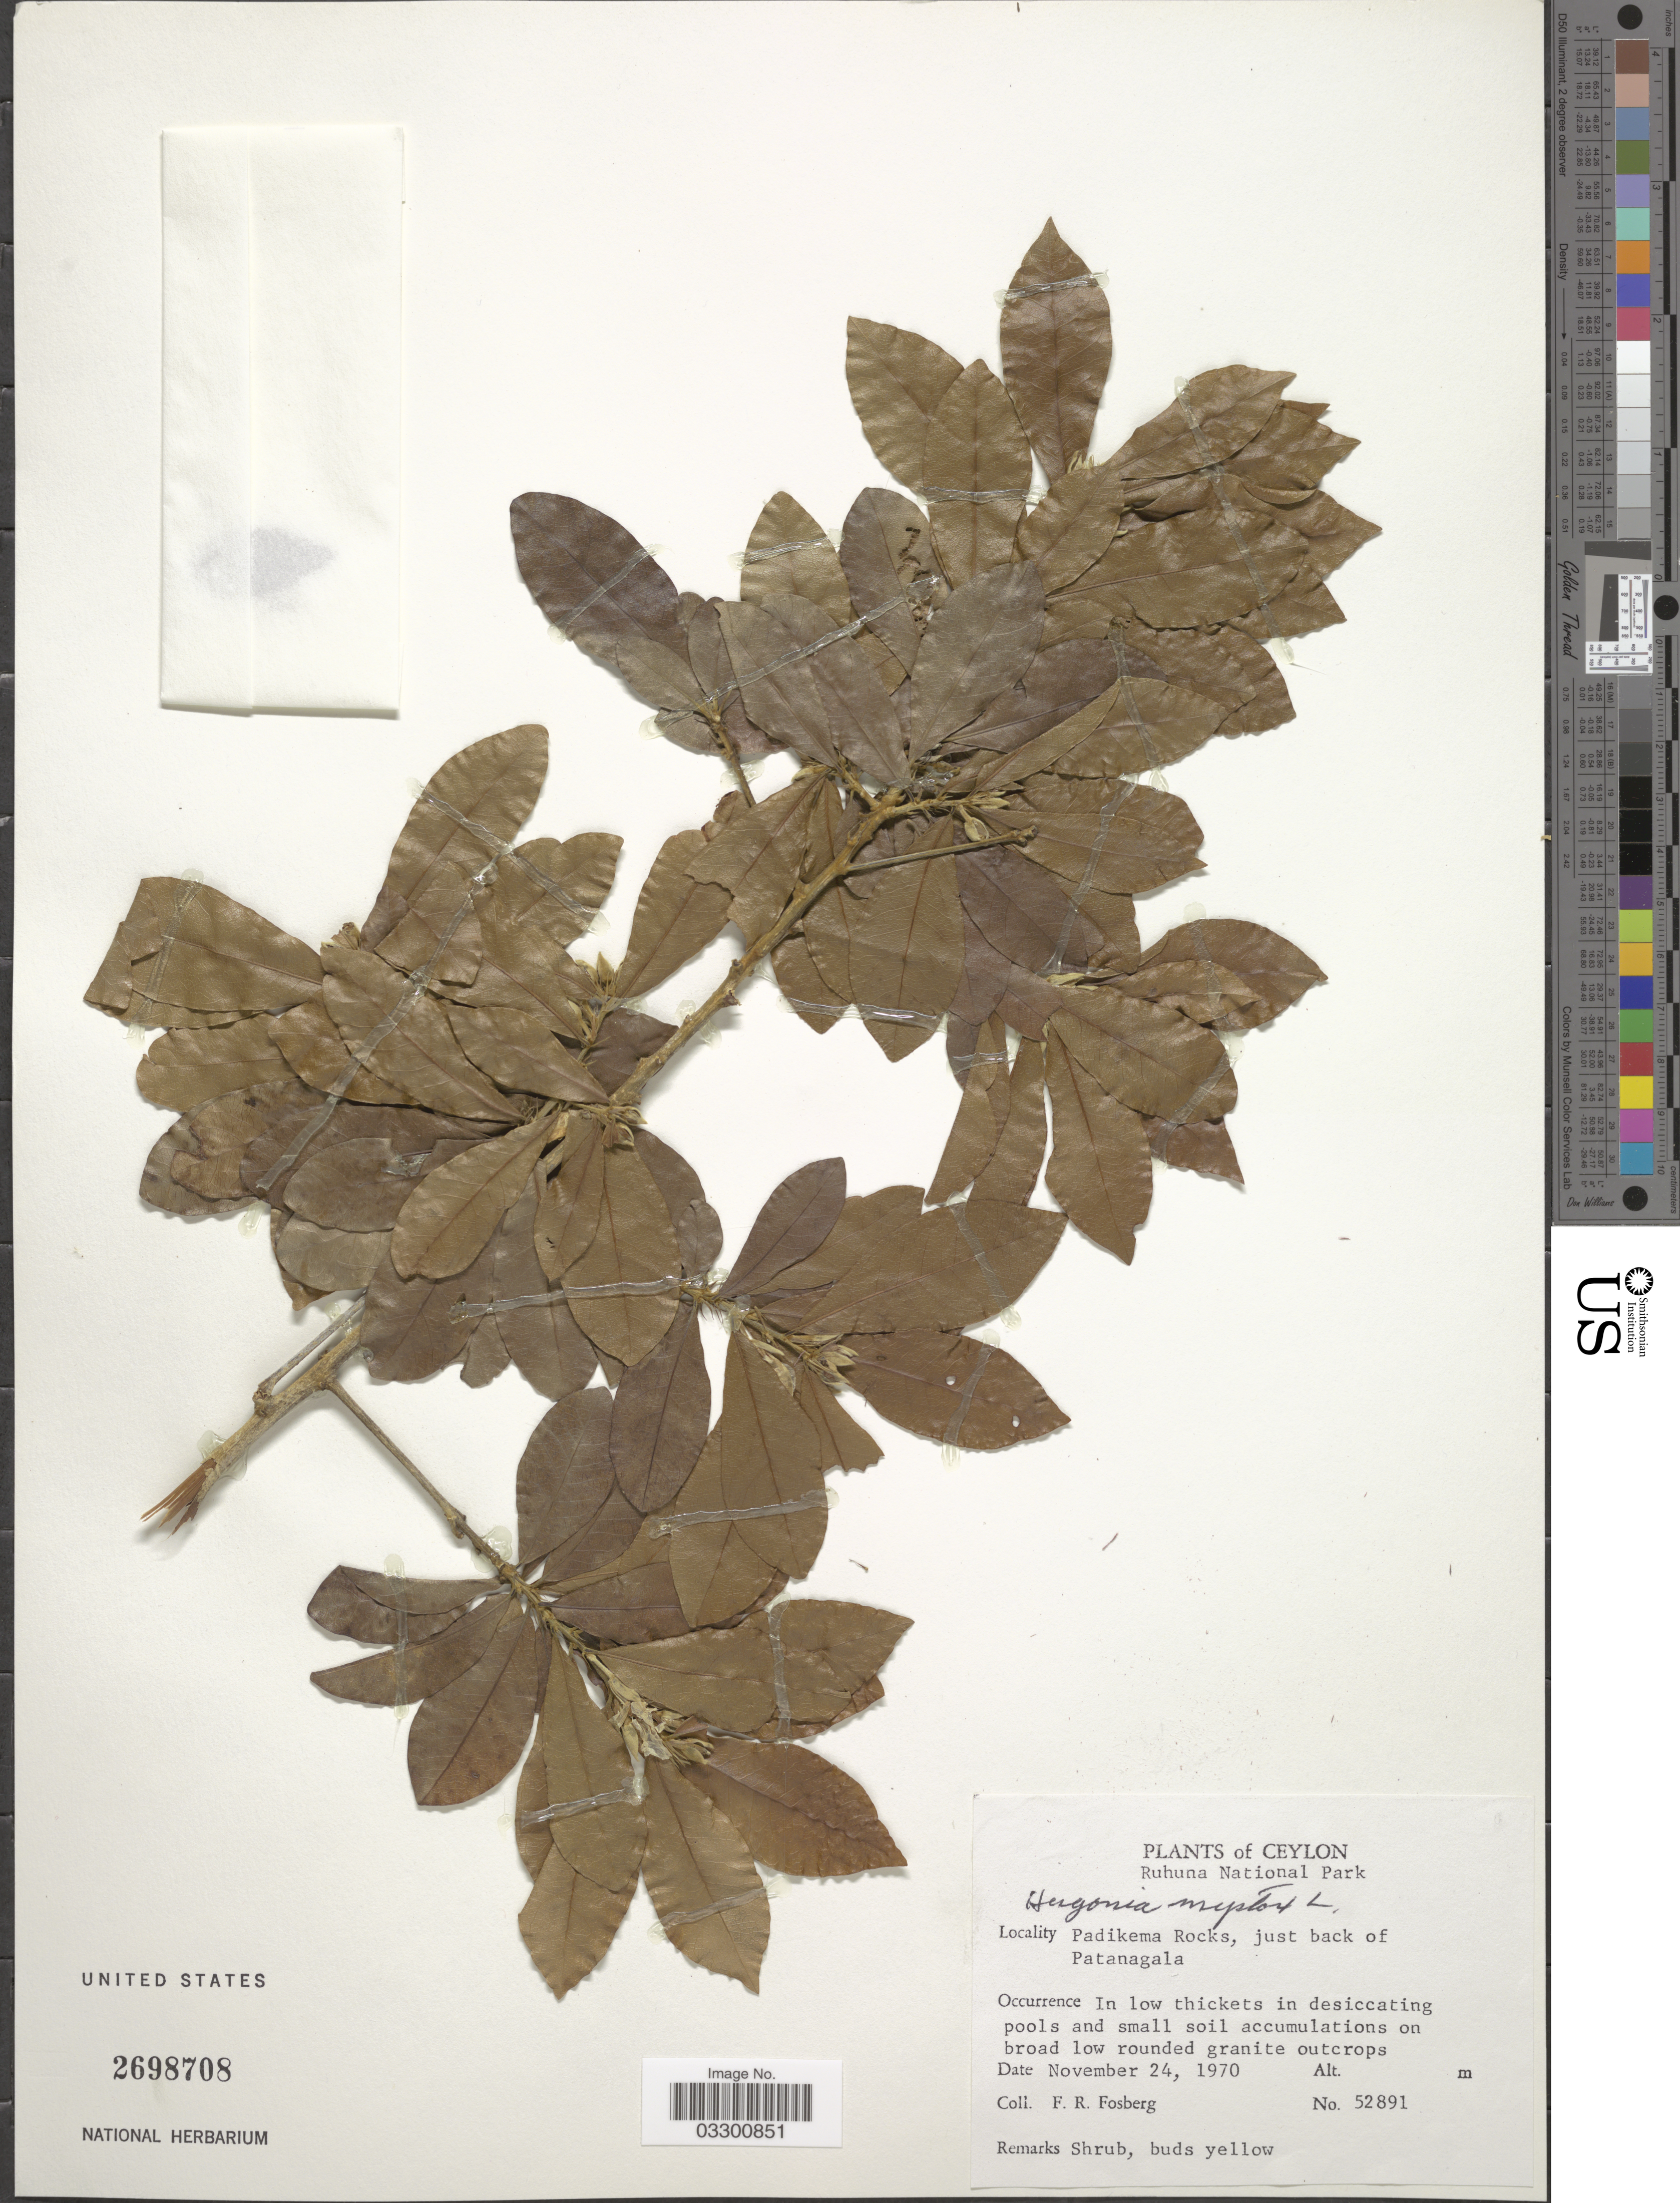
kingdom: Plantae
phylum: Tracheophyta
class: Magnoliopsida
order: Malpighiales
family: Linaceae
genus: Hugonia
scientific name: Hugonia mystax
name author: L.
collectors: F. R. Fosberg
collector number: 52891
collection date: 1970-11-24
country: Sri Lanka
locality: Ceylon, Ruhuna National Park, Padikema Rocks, just back of Patanagala.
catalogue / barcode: US 2698708